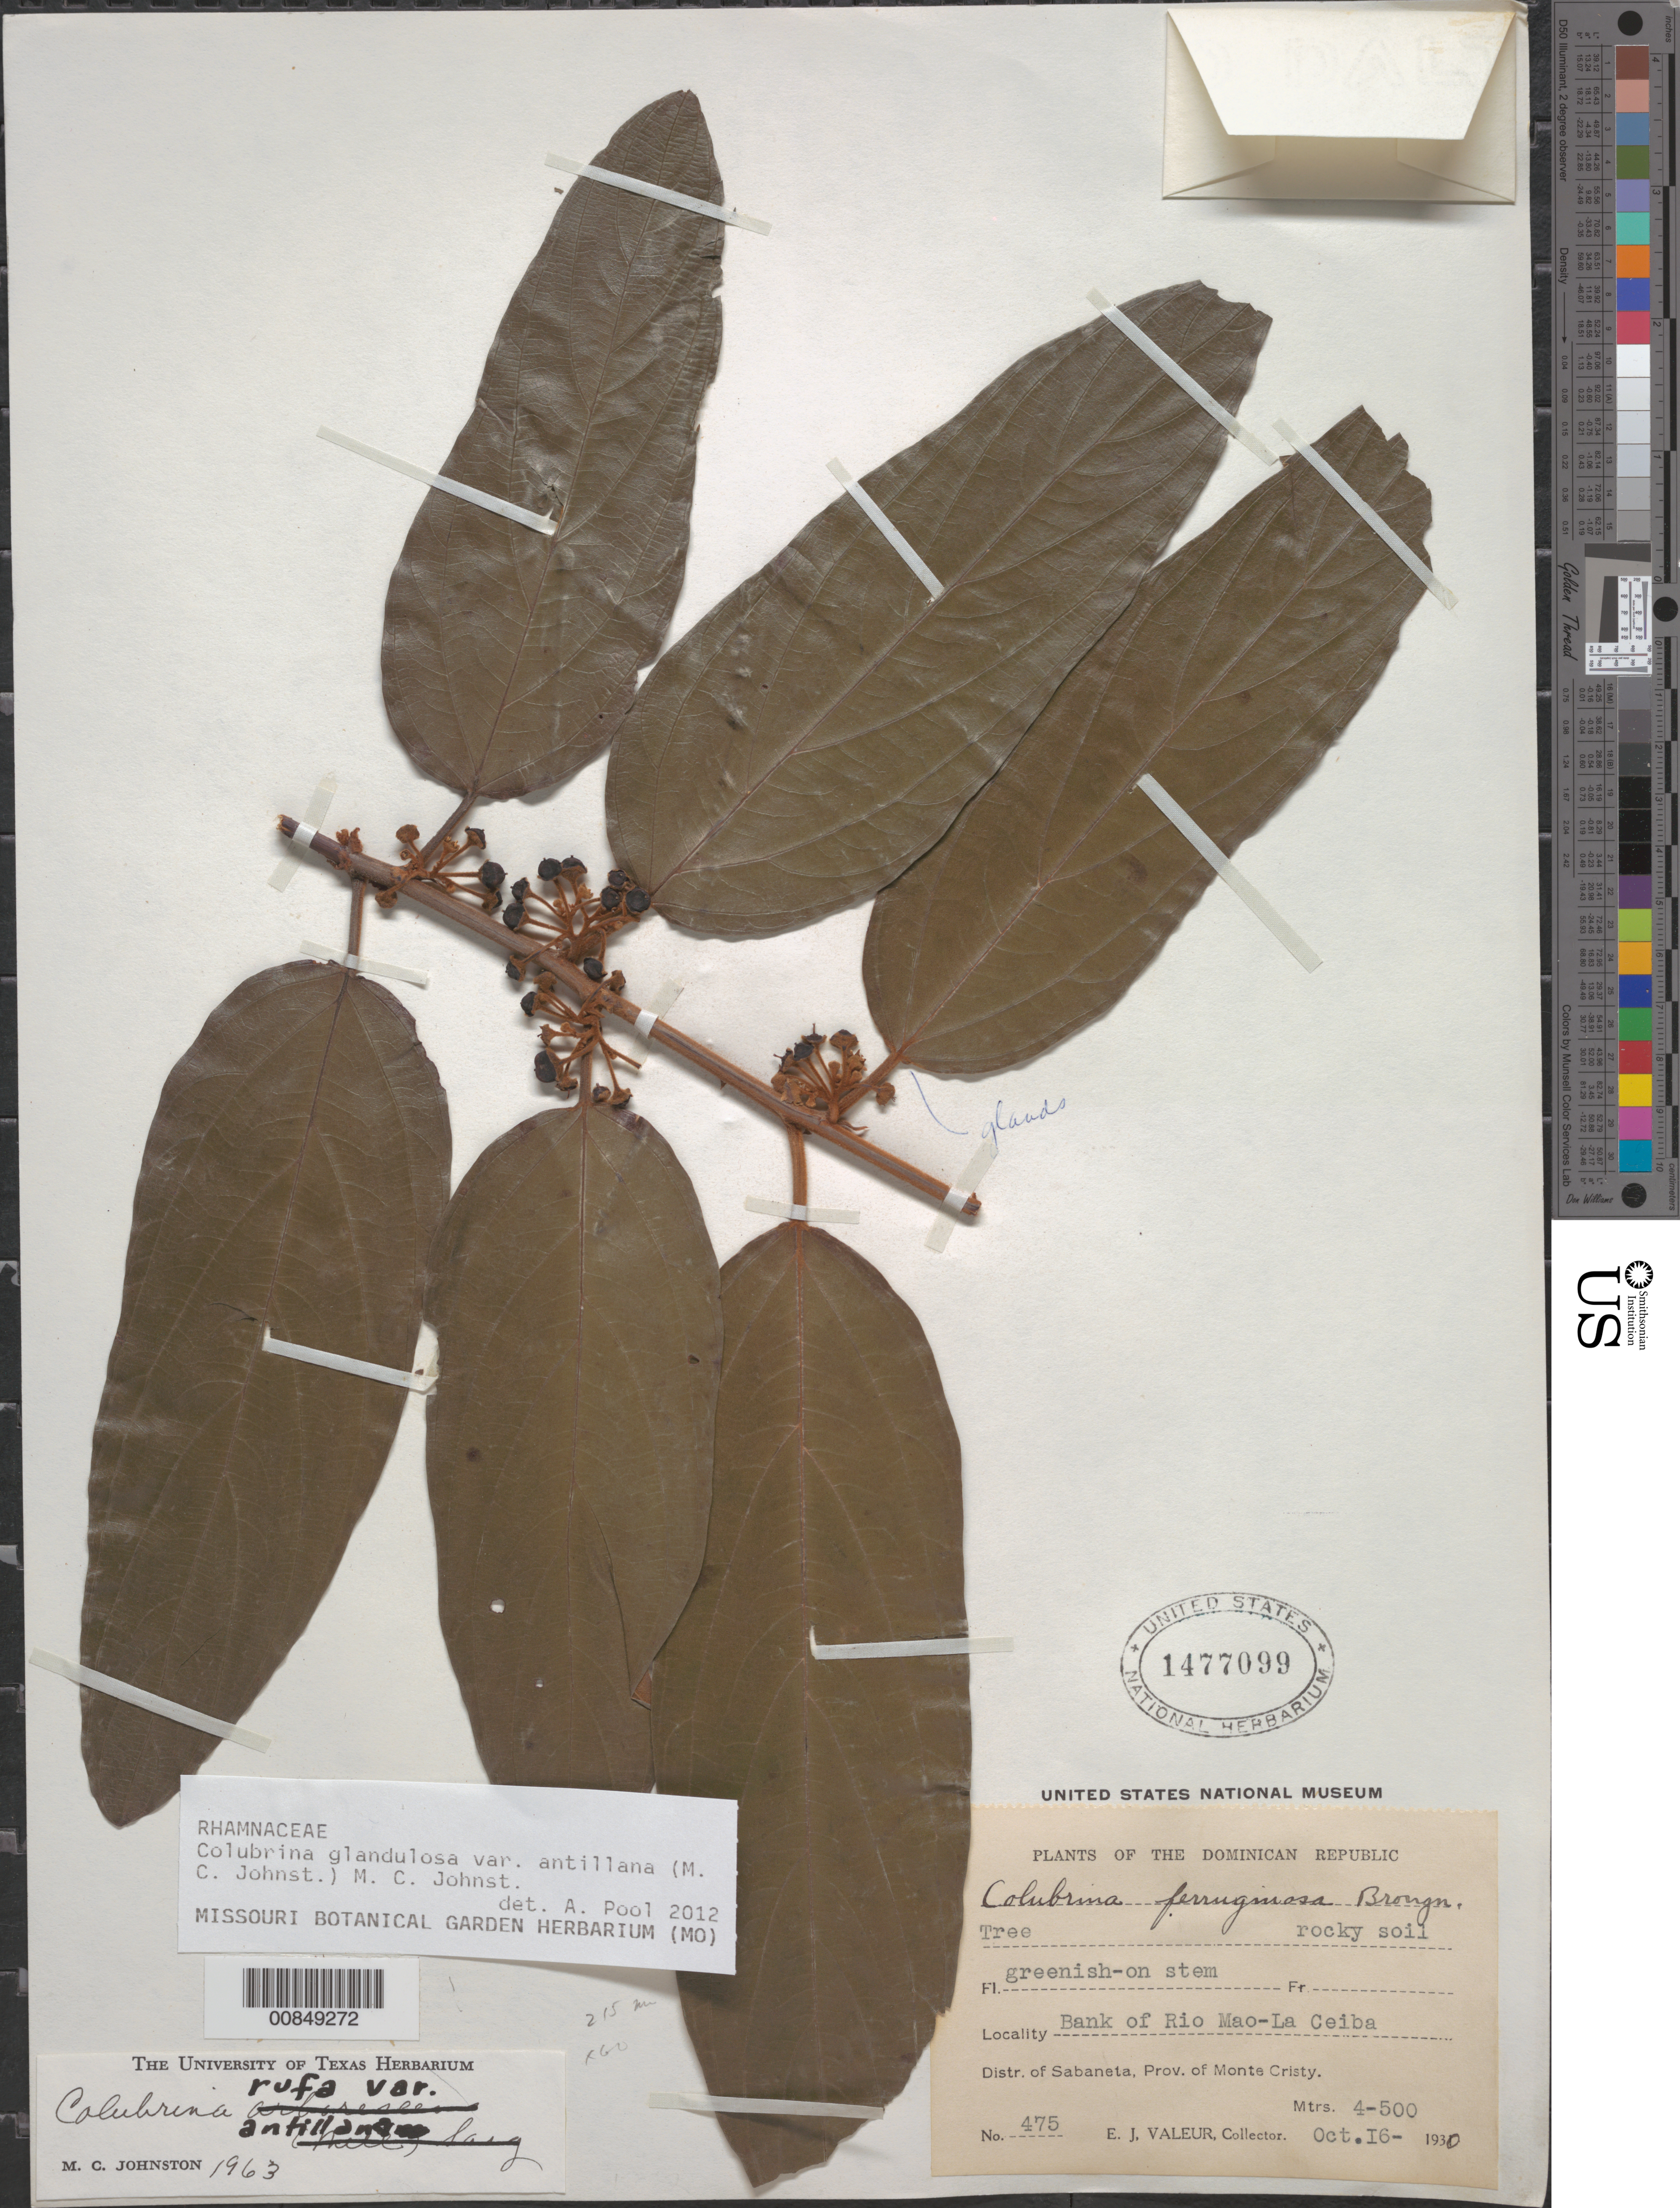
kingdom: Plantae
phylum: Tracheophyta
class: Magnoliopsida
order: Rosales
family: Rhamnaceae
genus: Colubrina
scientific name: Colubrina glandulosa var. antillana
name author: (M.C. Johnst.) M.C. Johnst.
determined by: Pool, A., (MO), Missouri Botanical Garden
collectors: E. Valeur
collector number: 475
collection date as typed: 16 Oct 1930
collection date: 1930-10-16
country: Dominican Republic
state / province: Monte Cristi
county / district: Sabaneta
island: Hispaniola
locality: Bank of Rio Mao - La Ceiba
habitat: Rocky soil of river bank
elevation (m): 400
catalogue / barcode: US 1477099